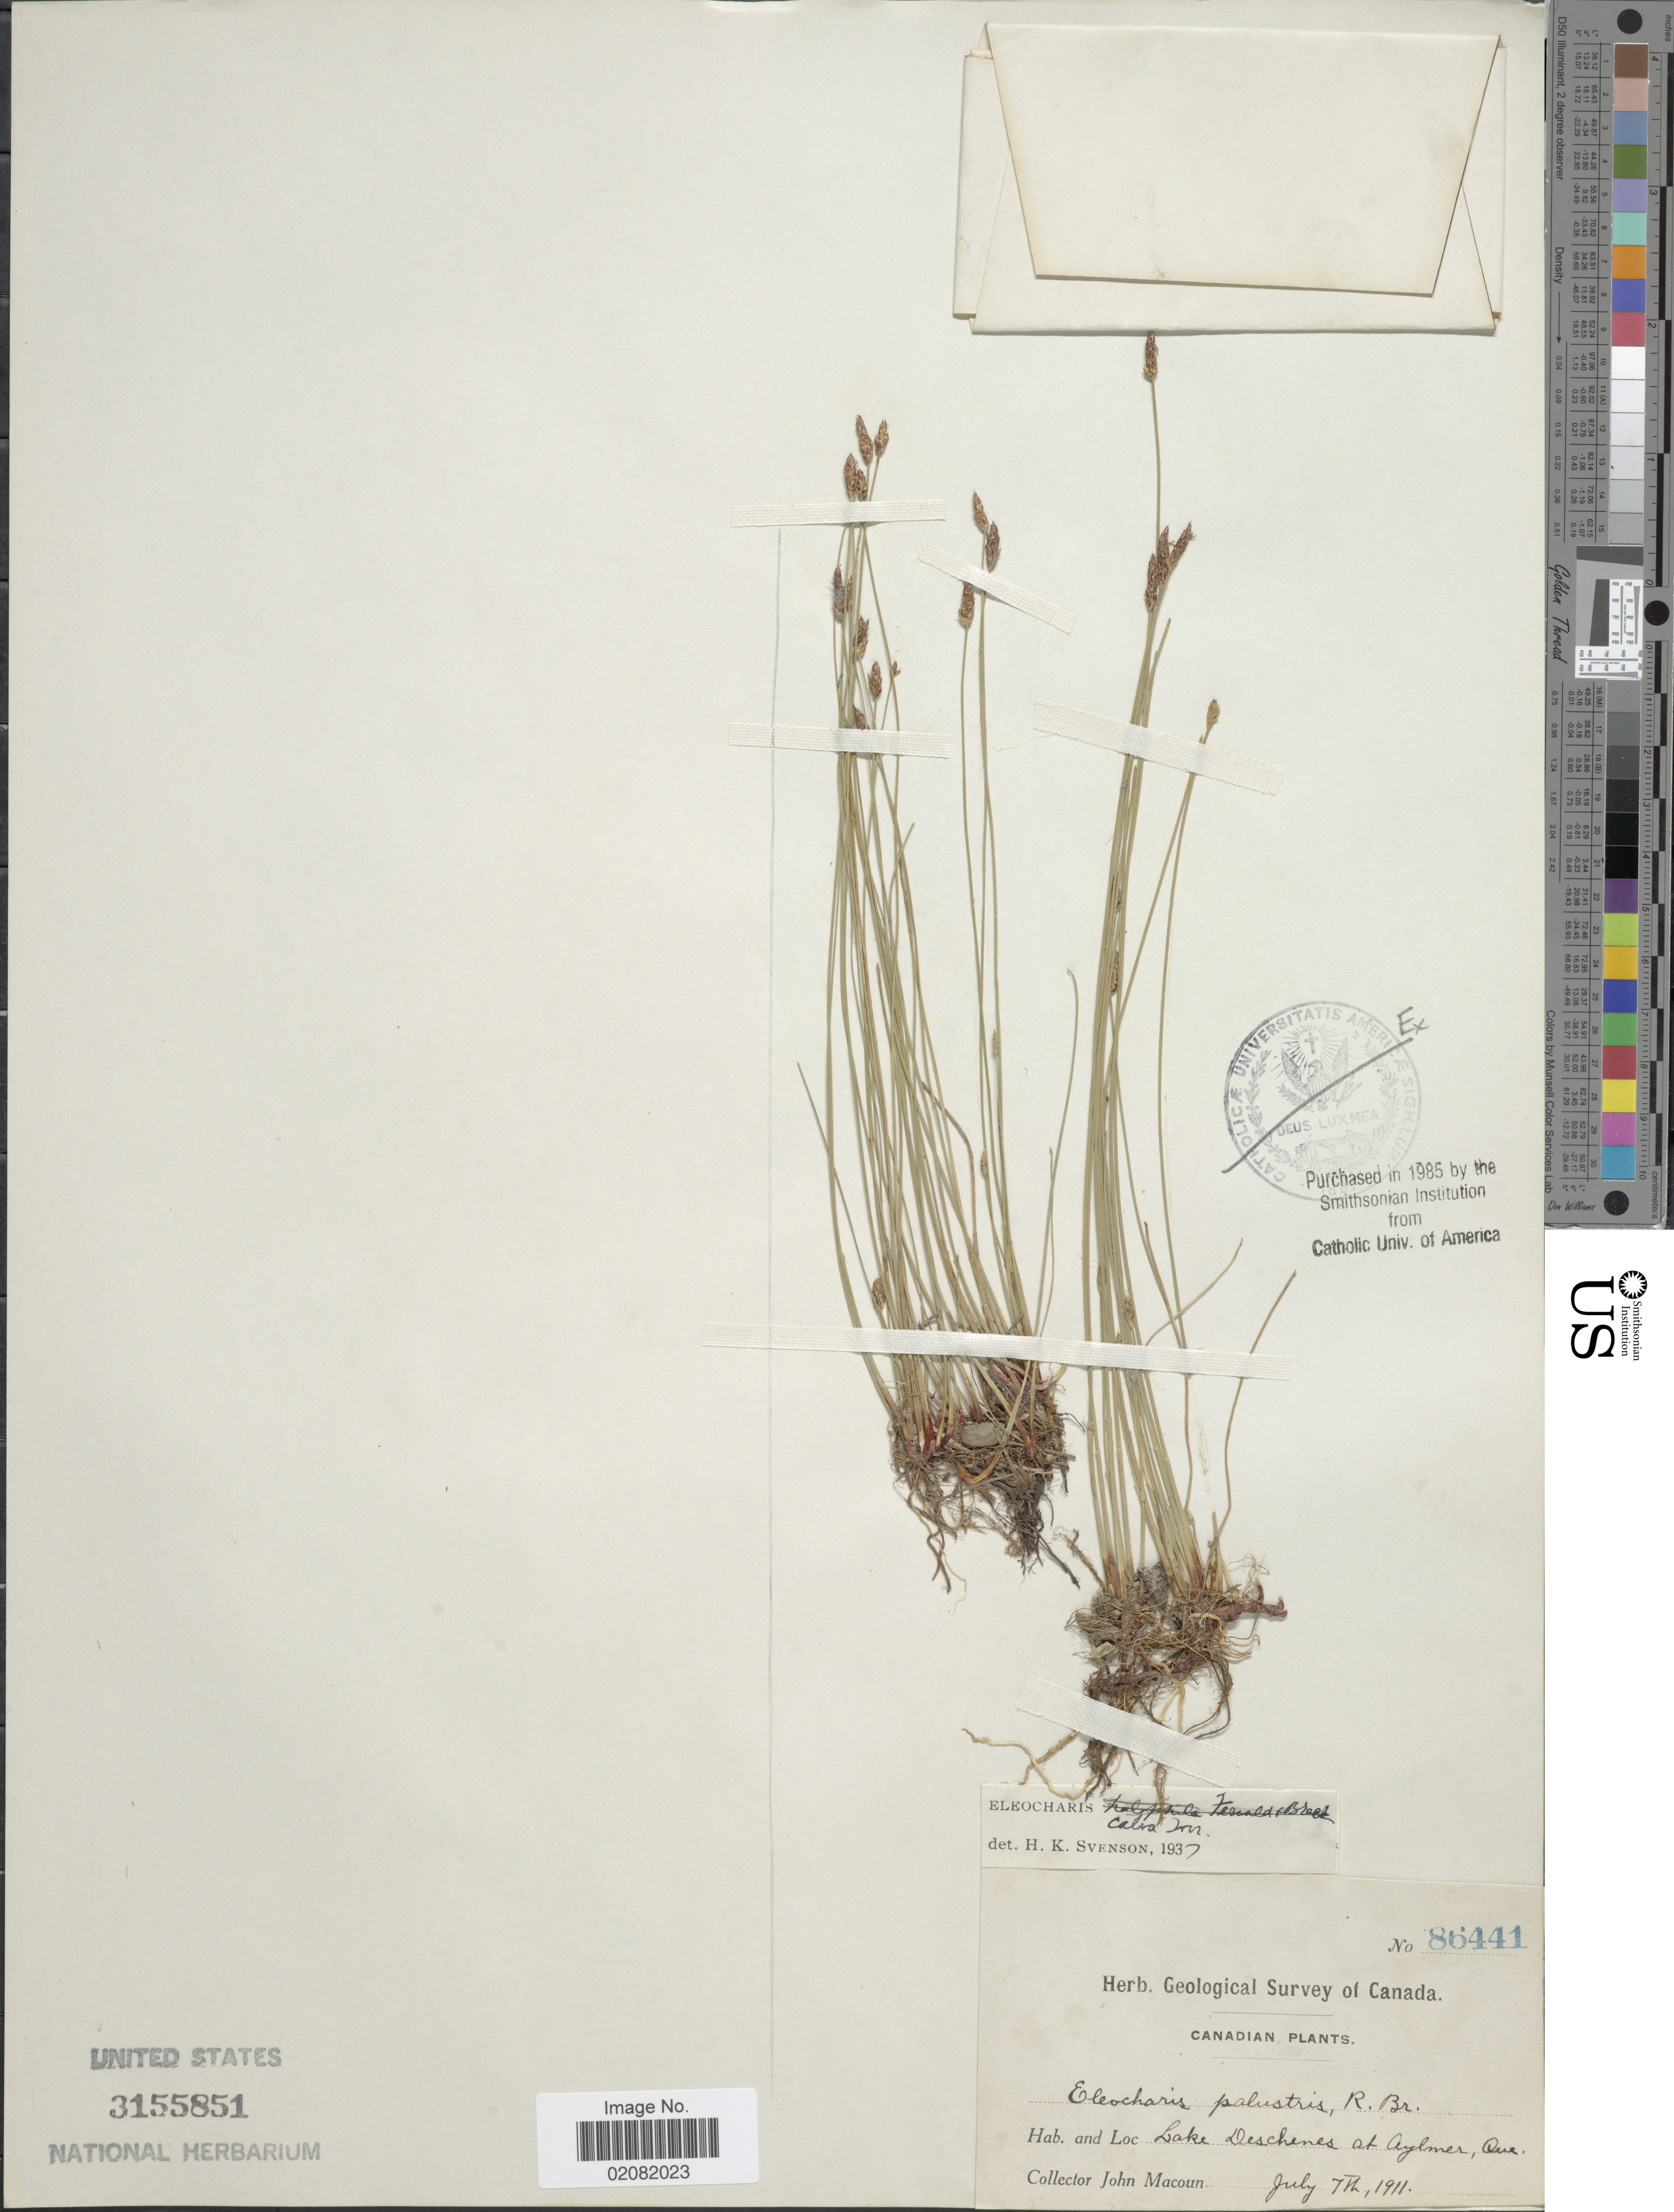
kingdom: Plantae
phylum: Tracheophyta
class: Liliopsida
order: Poales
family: Cyperaceae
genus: Eleocharis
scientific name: Eleocharis erythropoda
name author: Steud.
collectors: J. Macoun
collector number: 86441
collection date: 1911-07-07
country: Canada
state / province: Quebec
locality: Lake Deschenes at Aylmer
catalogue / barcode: US 3155851